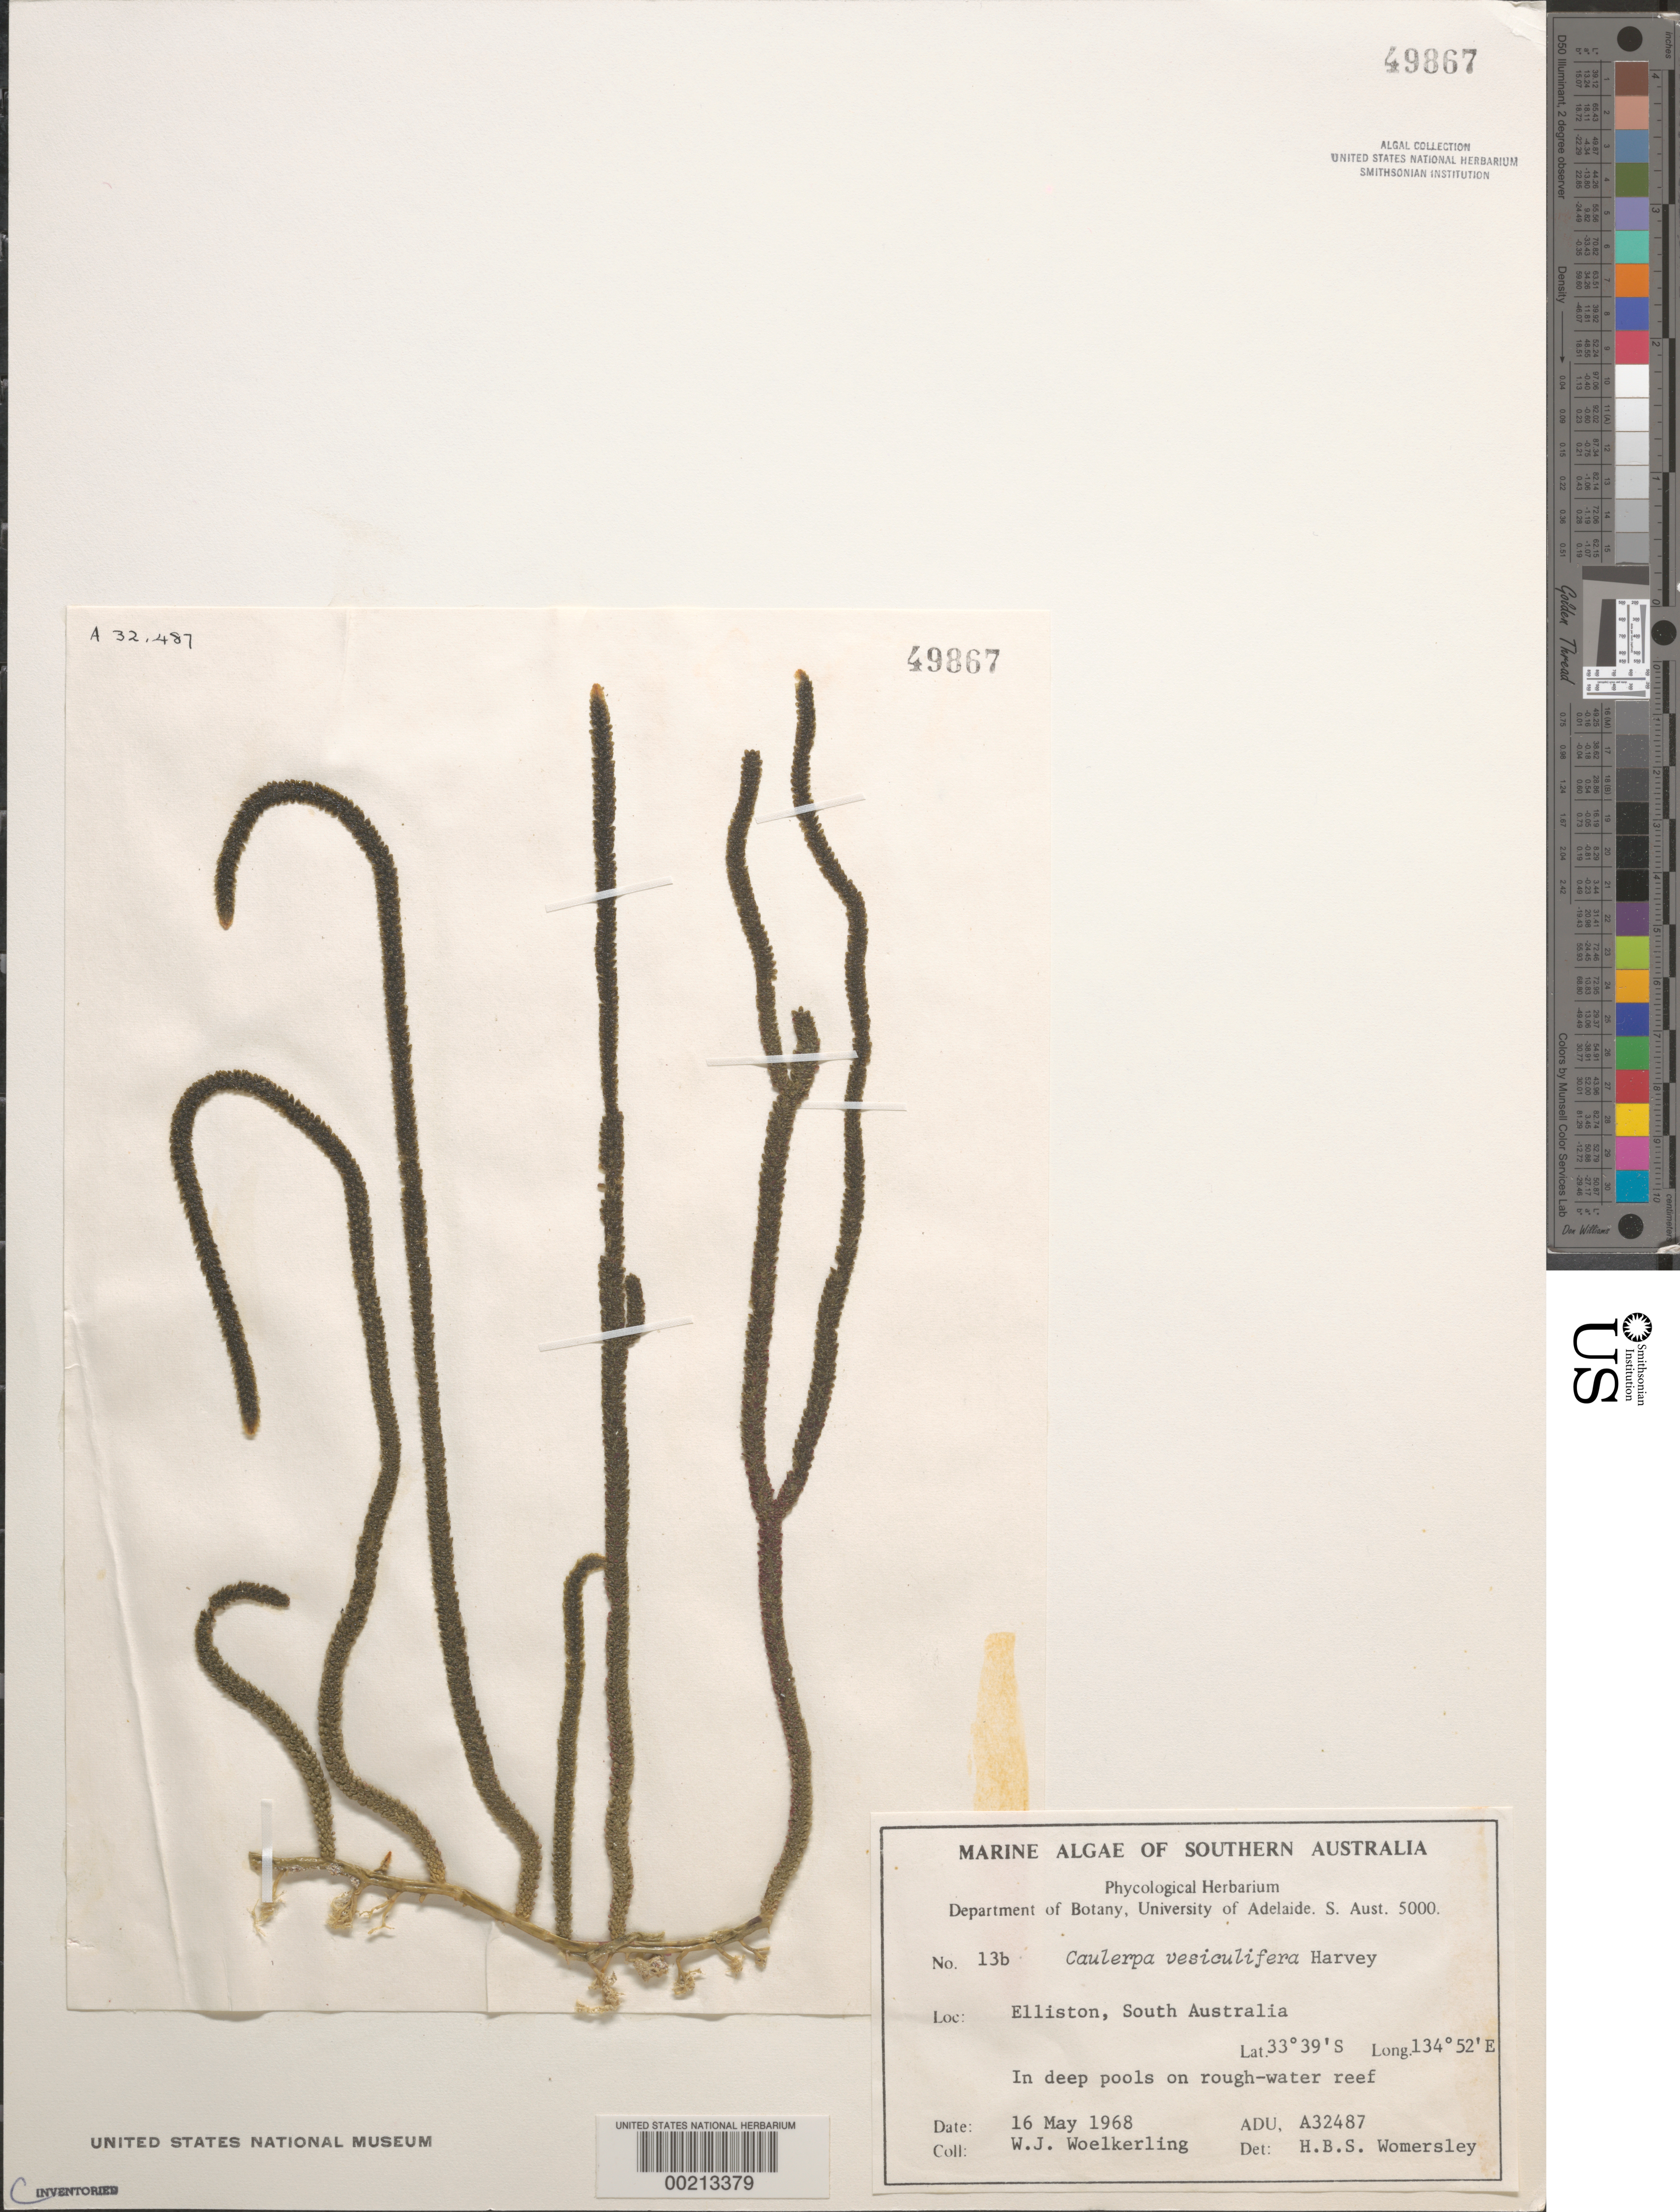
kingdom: Plantae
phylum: Chlorophyta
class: Ulvophyceae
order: Bryopsidales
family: Caulerpaceae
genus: Caulerpa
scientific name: Caulerpa vesiculifera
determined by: Womersley, H. B. S.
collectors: W. Woelkerling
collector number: ADU A32487 & 13B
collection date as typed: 16 May 1968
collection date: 1968-05-16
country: Australia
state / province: South Australia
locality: Elliston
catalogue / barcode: US 49867